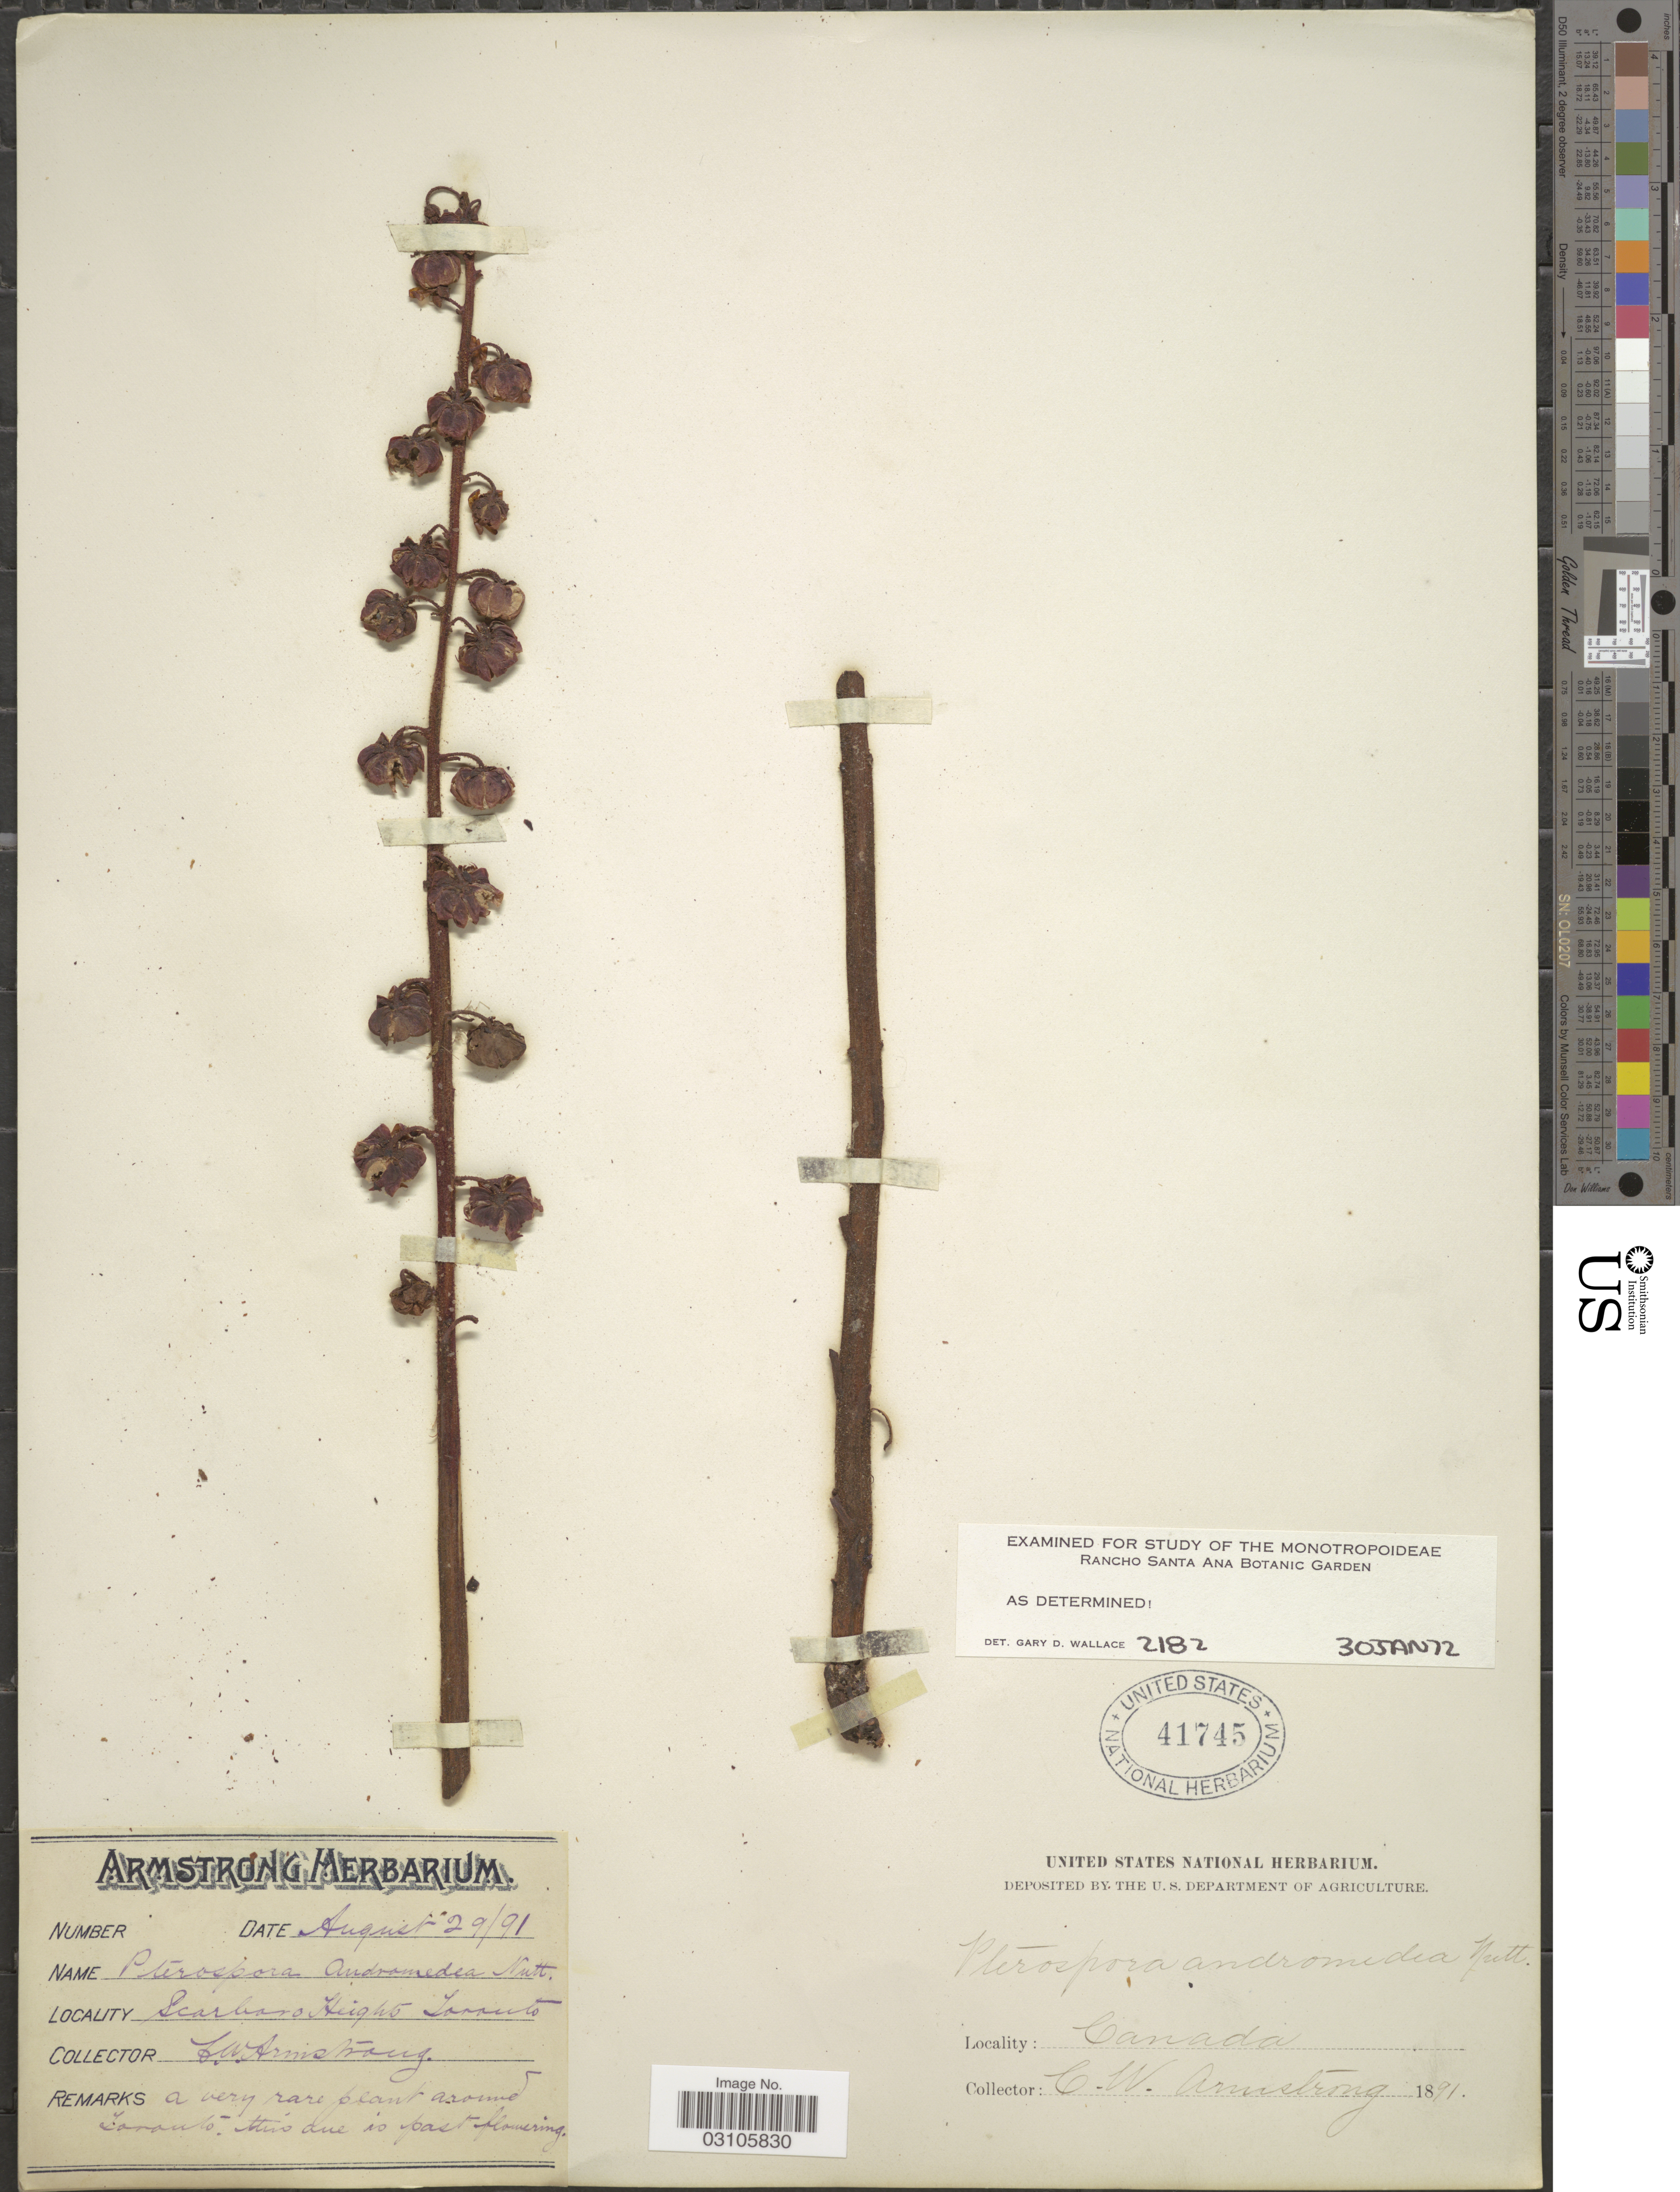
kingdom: Plantae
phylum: Tracheophyta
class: Magnoliopsida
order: Ericales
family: Ericaceae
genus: Pterospora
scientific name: Pterospora andromedea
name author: Nutt.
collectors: C. W. Armstrong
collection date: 1891-08-29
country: Canada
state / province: Ontario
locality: Scarboro Heights, Toronto.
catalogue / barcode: US 41745